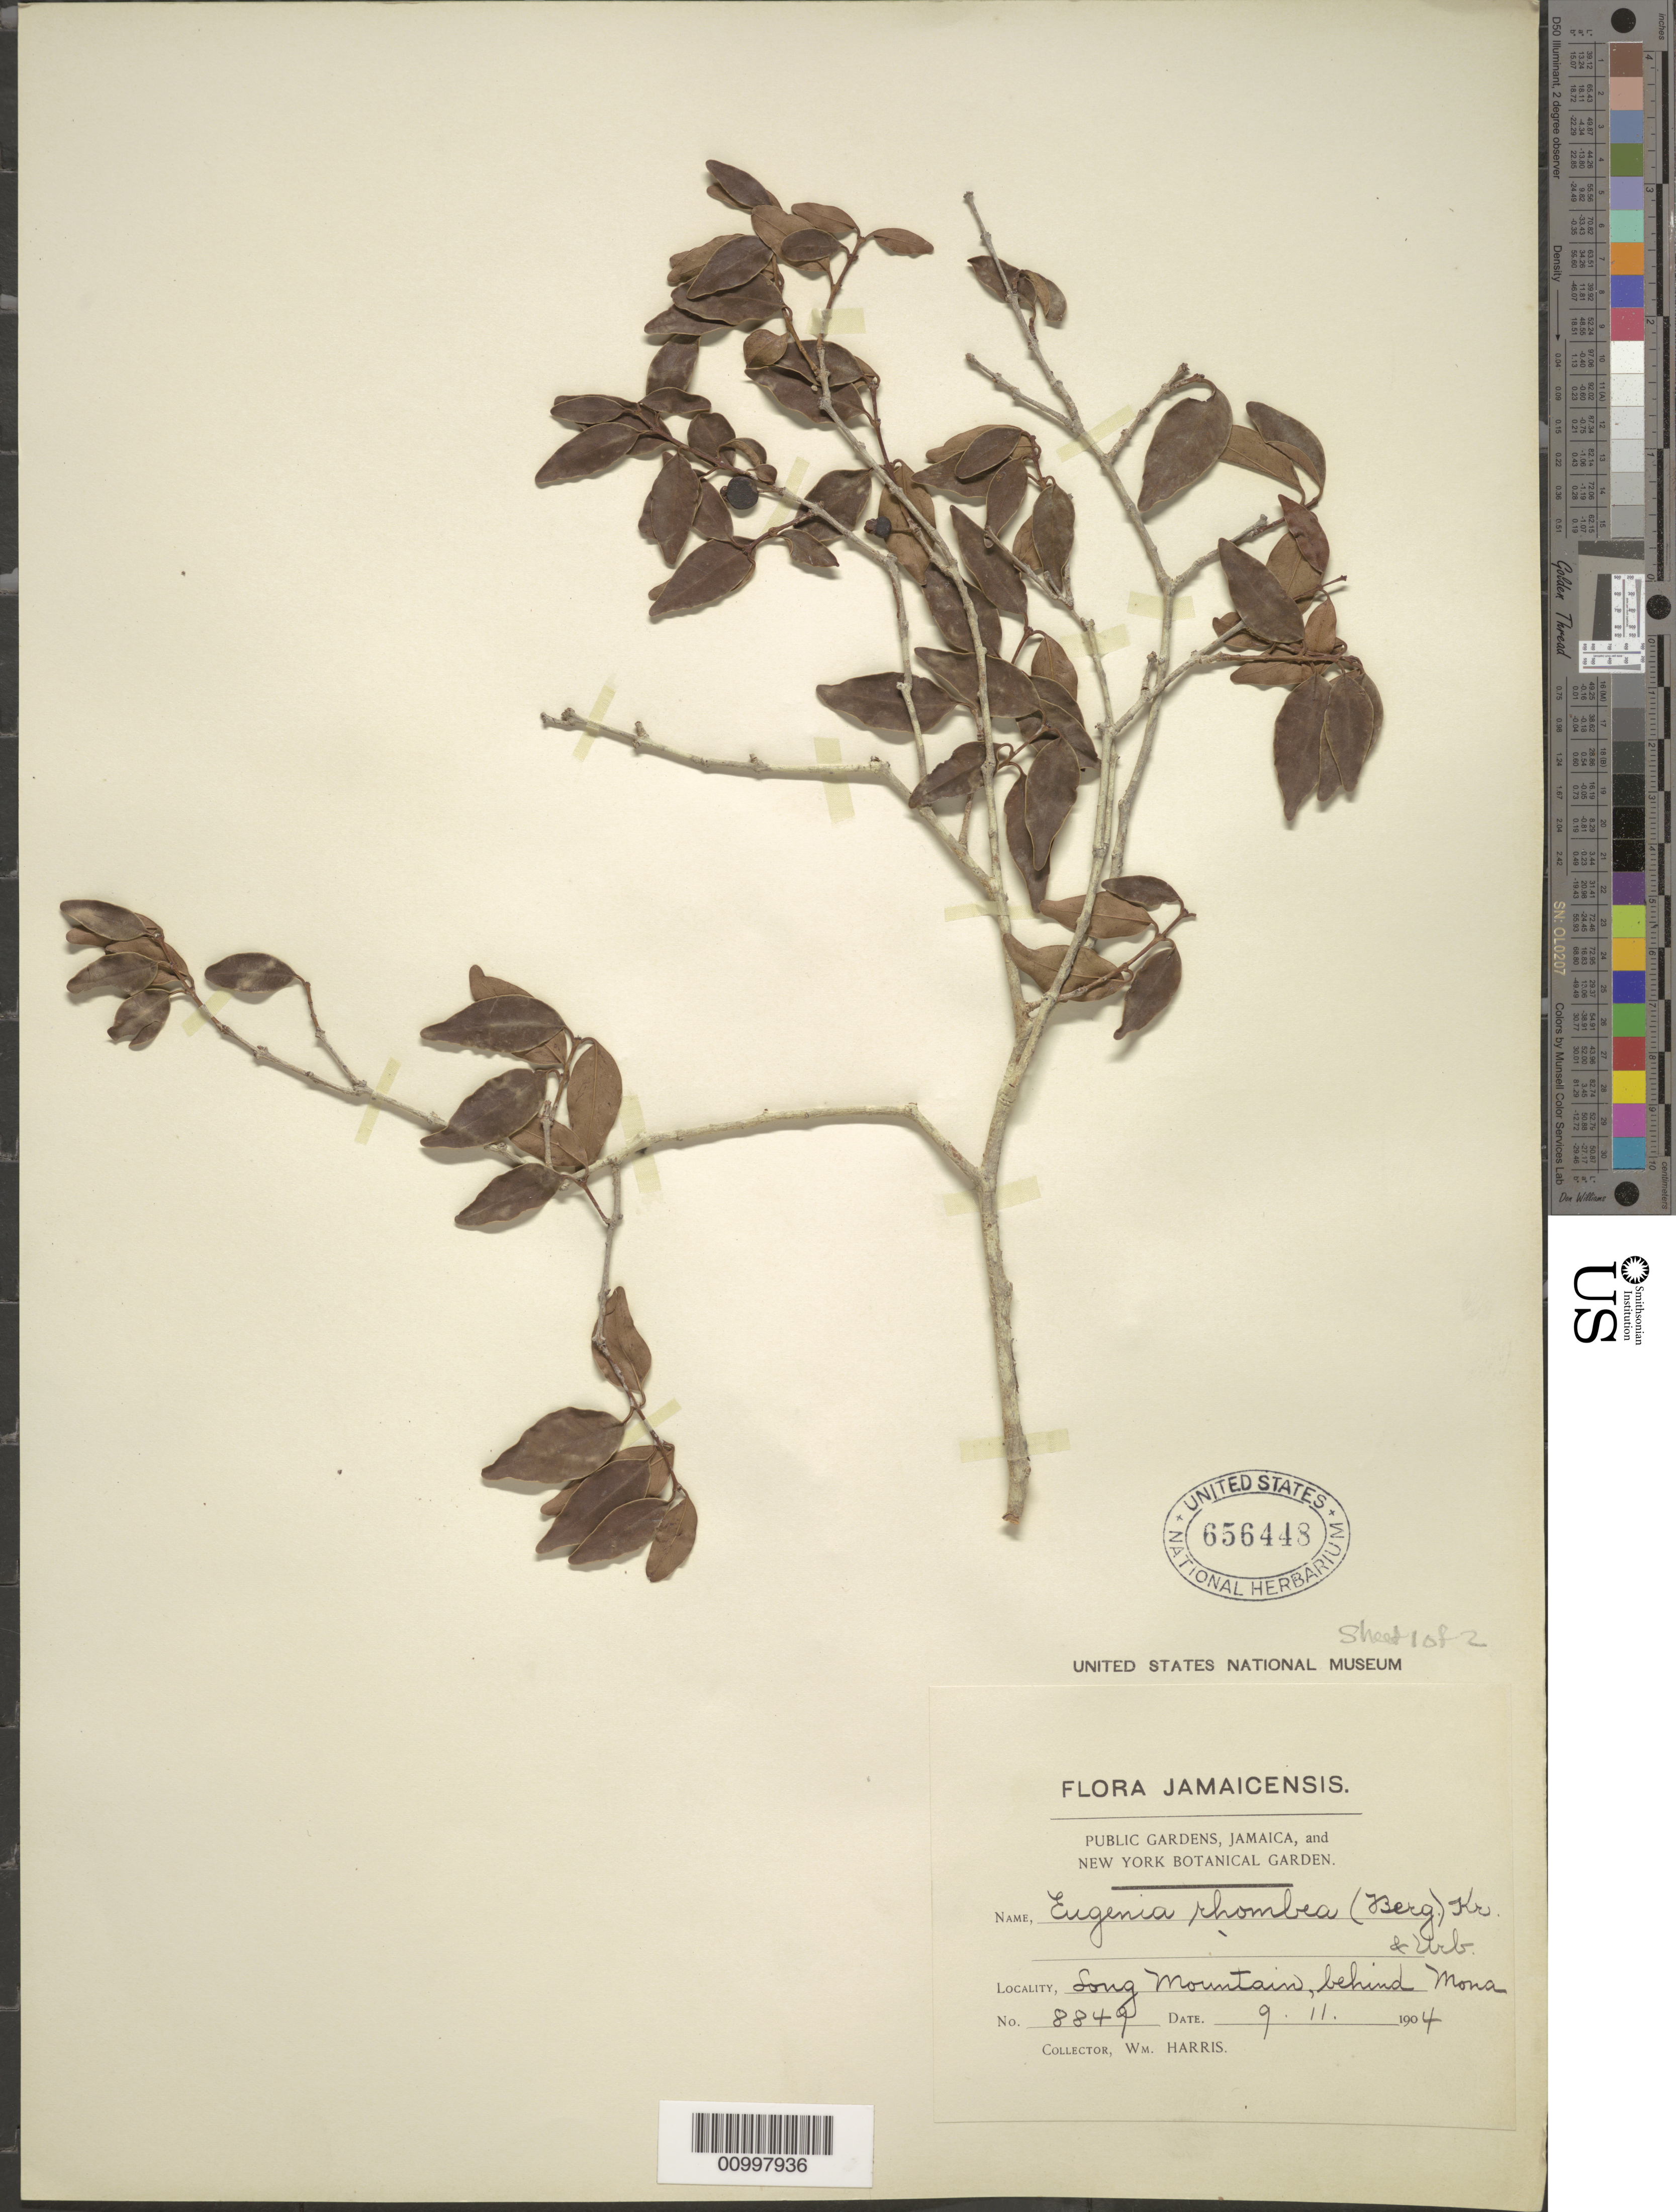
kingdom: Plantae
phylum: Tracheophyta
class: Magnoliopsida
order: Myrtales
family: Myrtaceae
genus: Eugenia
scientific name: Eugenia rhombea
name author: (O. Berg) Krug & Urb.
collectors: W. Harris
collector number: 8849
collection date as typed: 09 Nov 1904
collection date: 1904-11-09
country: Jamaica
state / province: Saint Andrew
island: Jamaica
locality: Long Mountain, behind Mona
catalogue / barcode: US 656448